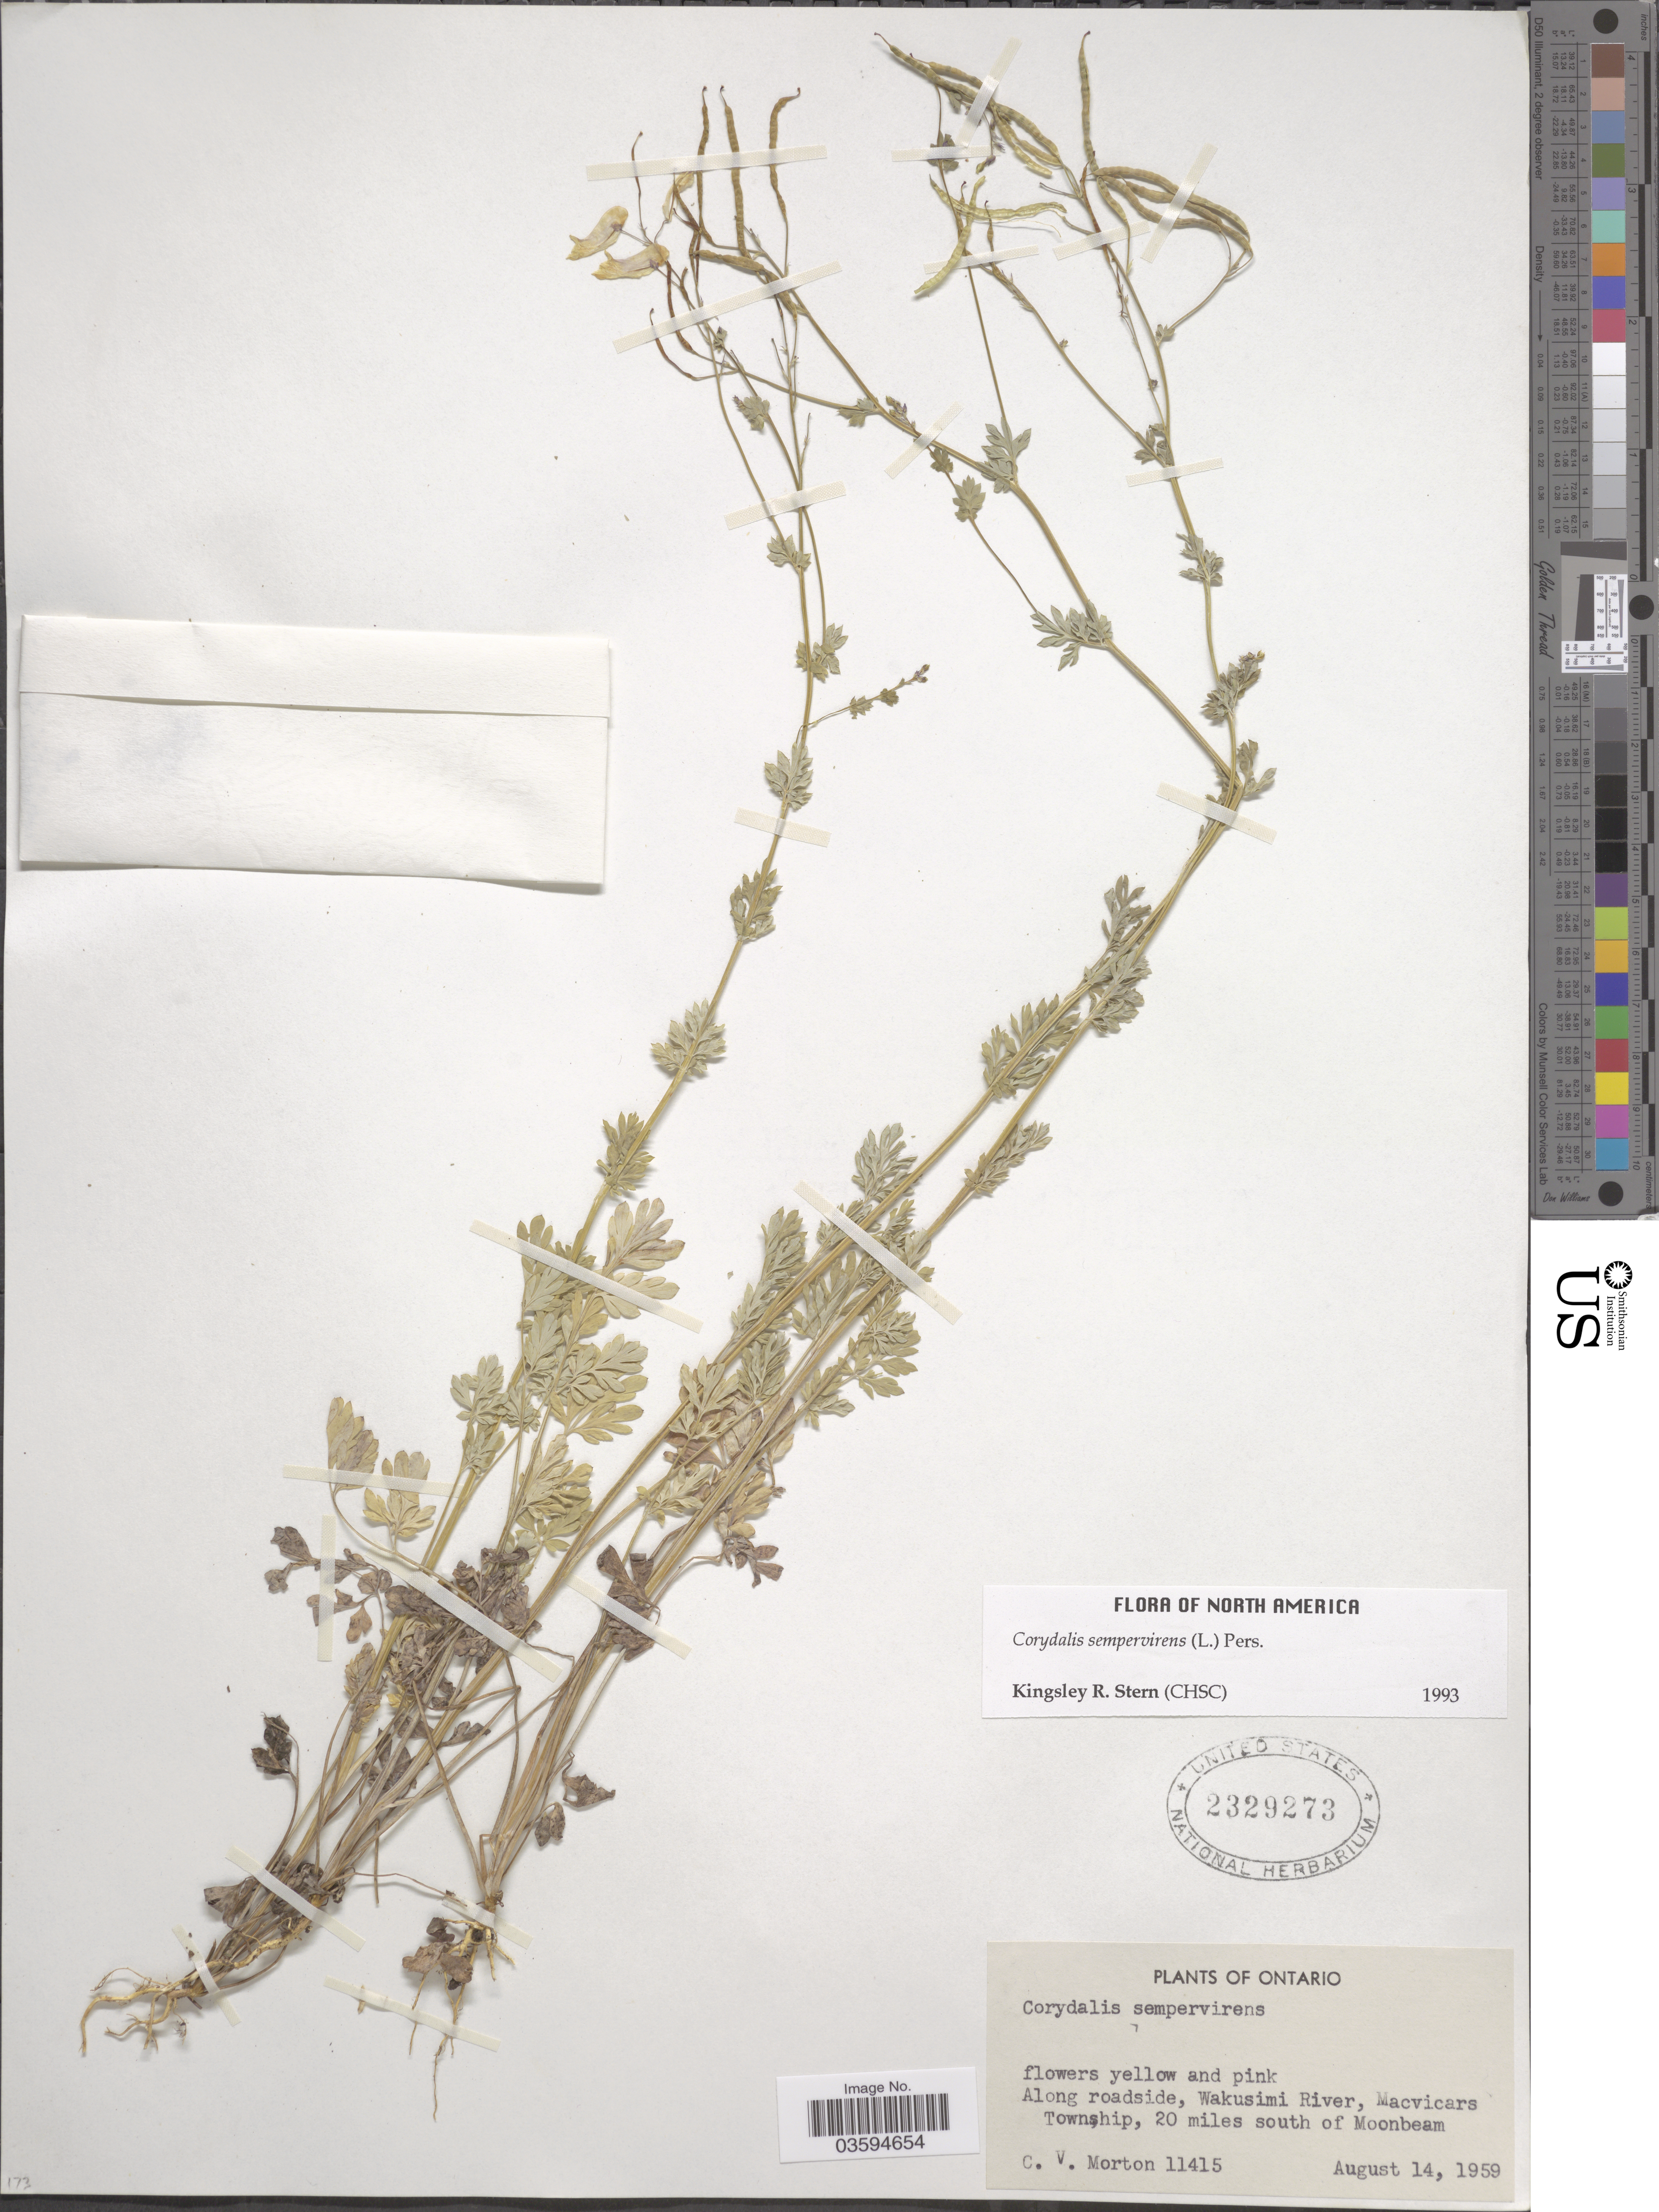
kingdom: Plantae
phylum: Tracheophyta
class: Magnoliopsida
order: Ranunculales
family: Papaveraceae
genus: Capnoides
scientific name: Capnoides sempervirens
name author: (L.) Borkh.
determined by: Strong, M. T., (US), Smithsonian Institution - National Museum of Natural History (UNITED STATES)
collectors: C. V. Morton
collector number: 11415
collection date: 1959-08-14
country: Canada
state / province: Ontario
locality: Along roadside, Wakusimi River, Macvicars Township, 20 miles south of Moonbeam.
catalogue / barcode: US 2329273